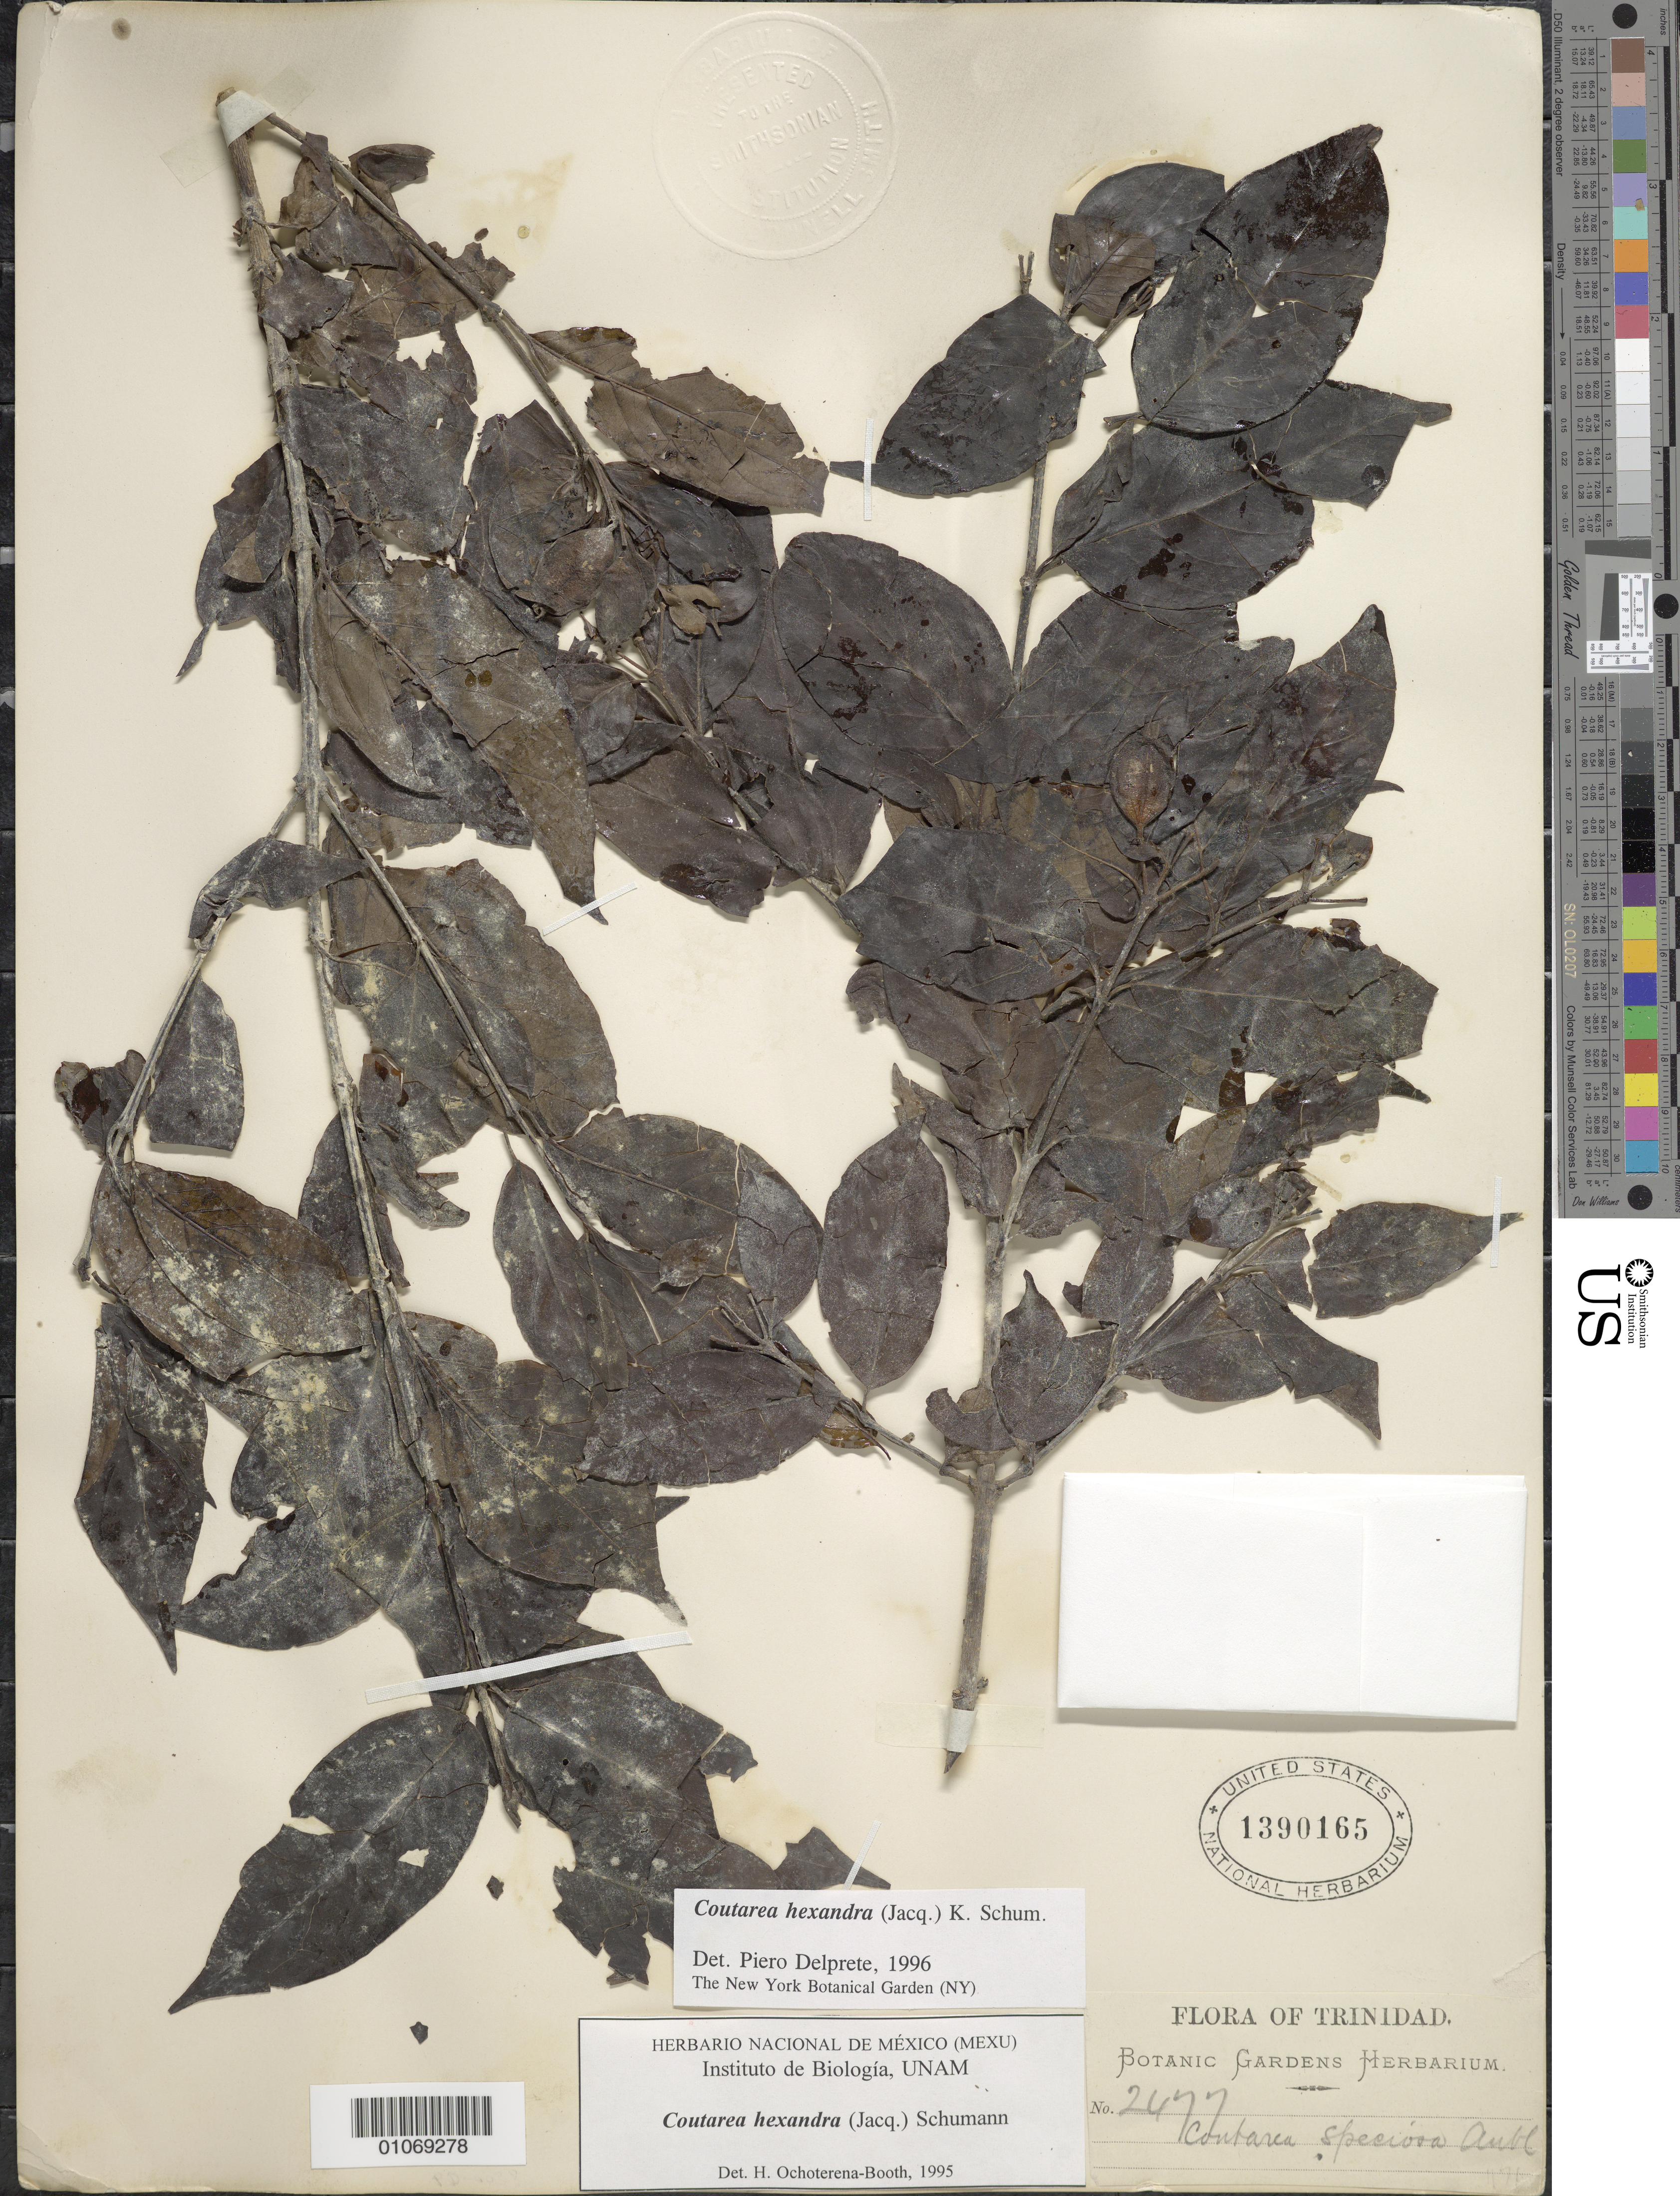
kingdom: Plantae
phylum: Tracheophyta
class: Magnoliopsida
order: Gentianales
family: Rubiaceae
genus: Coutarea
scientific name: Coutarea hexandra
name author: (Jacq.) K. Schum.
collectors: Botanic Gardens Herbarium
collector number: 2477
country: Trinidad and Tobago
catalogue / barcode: US 1390165